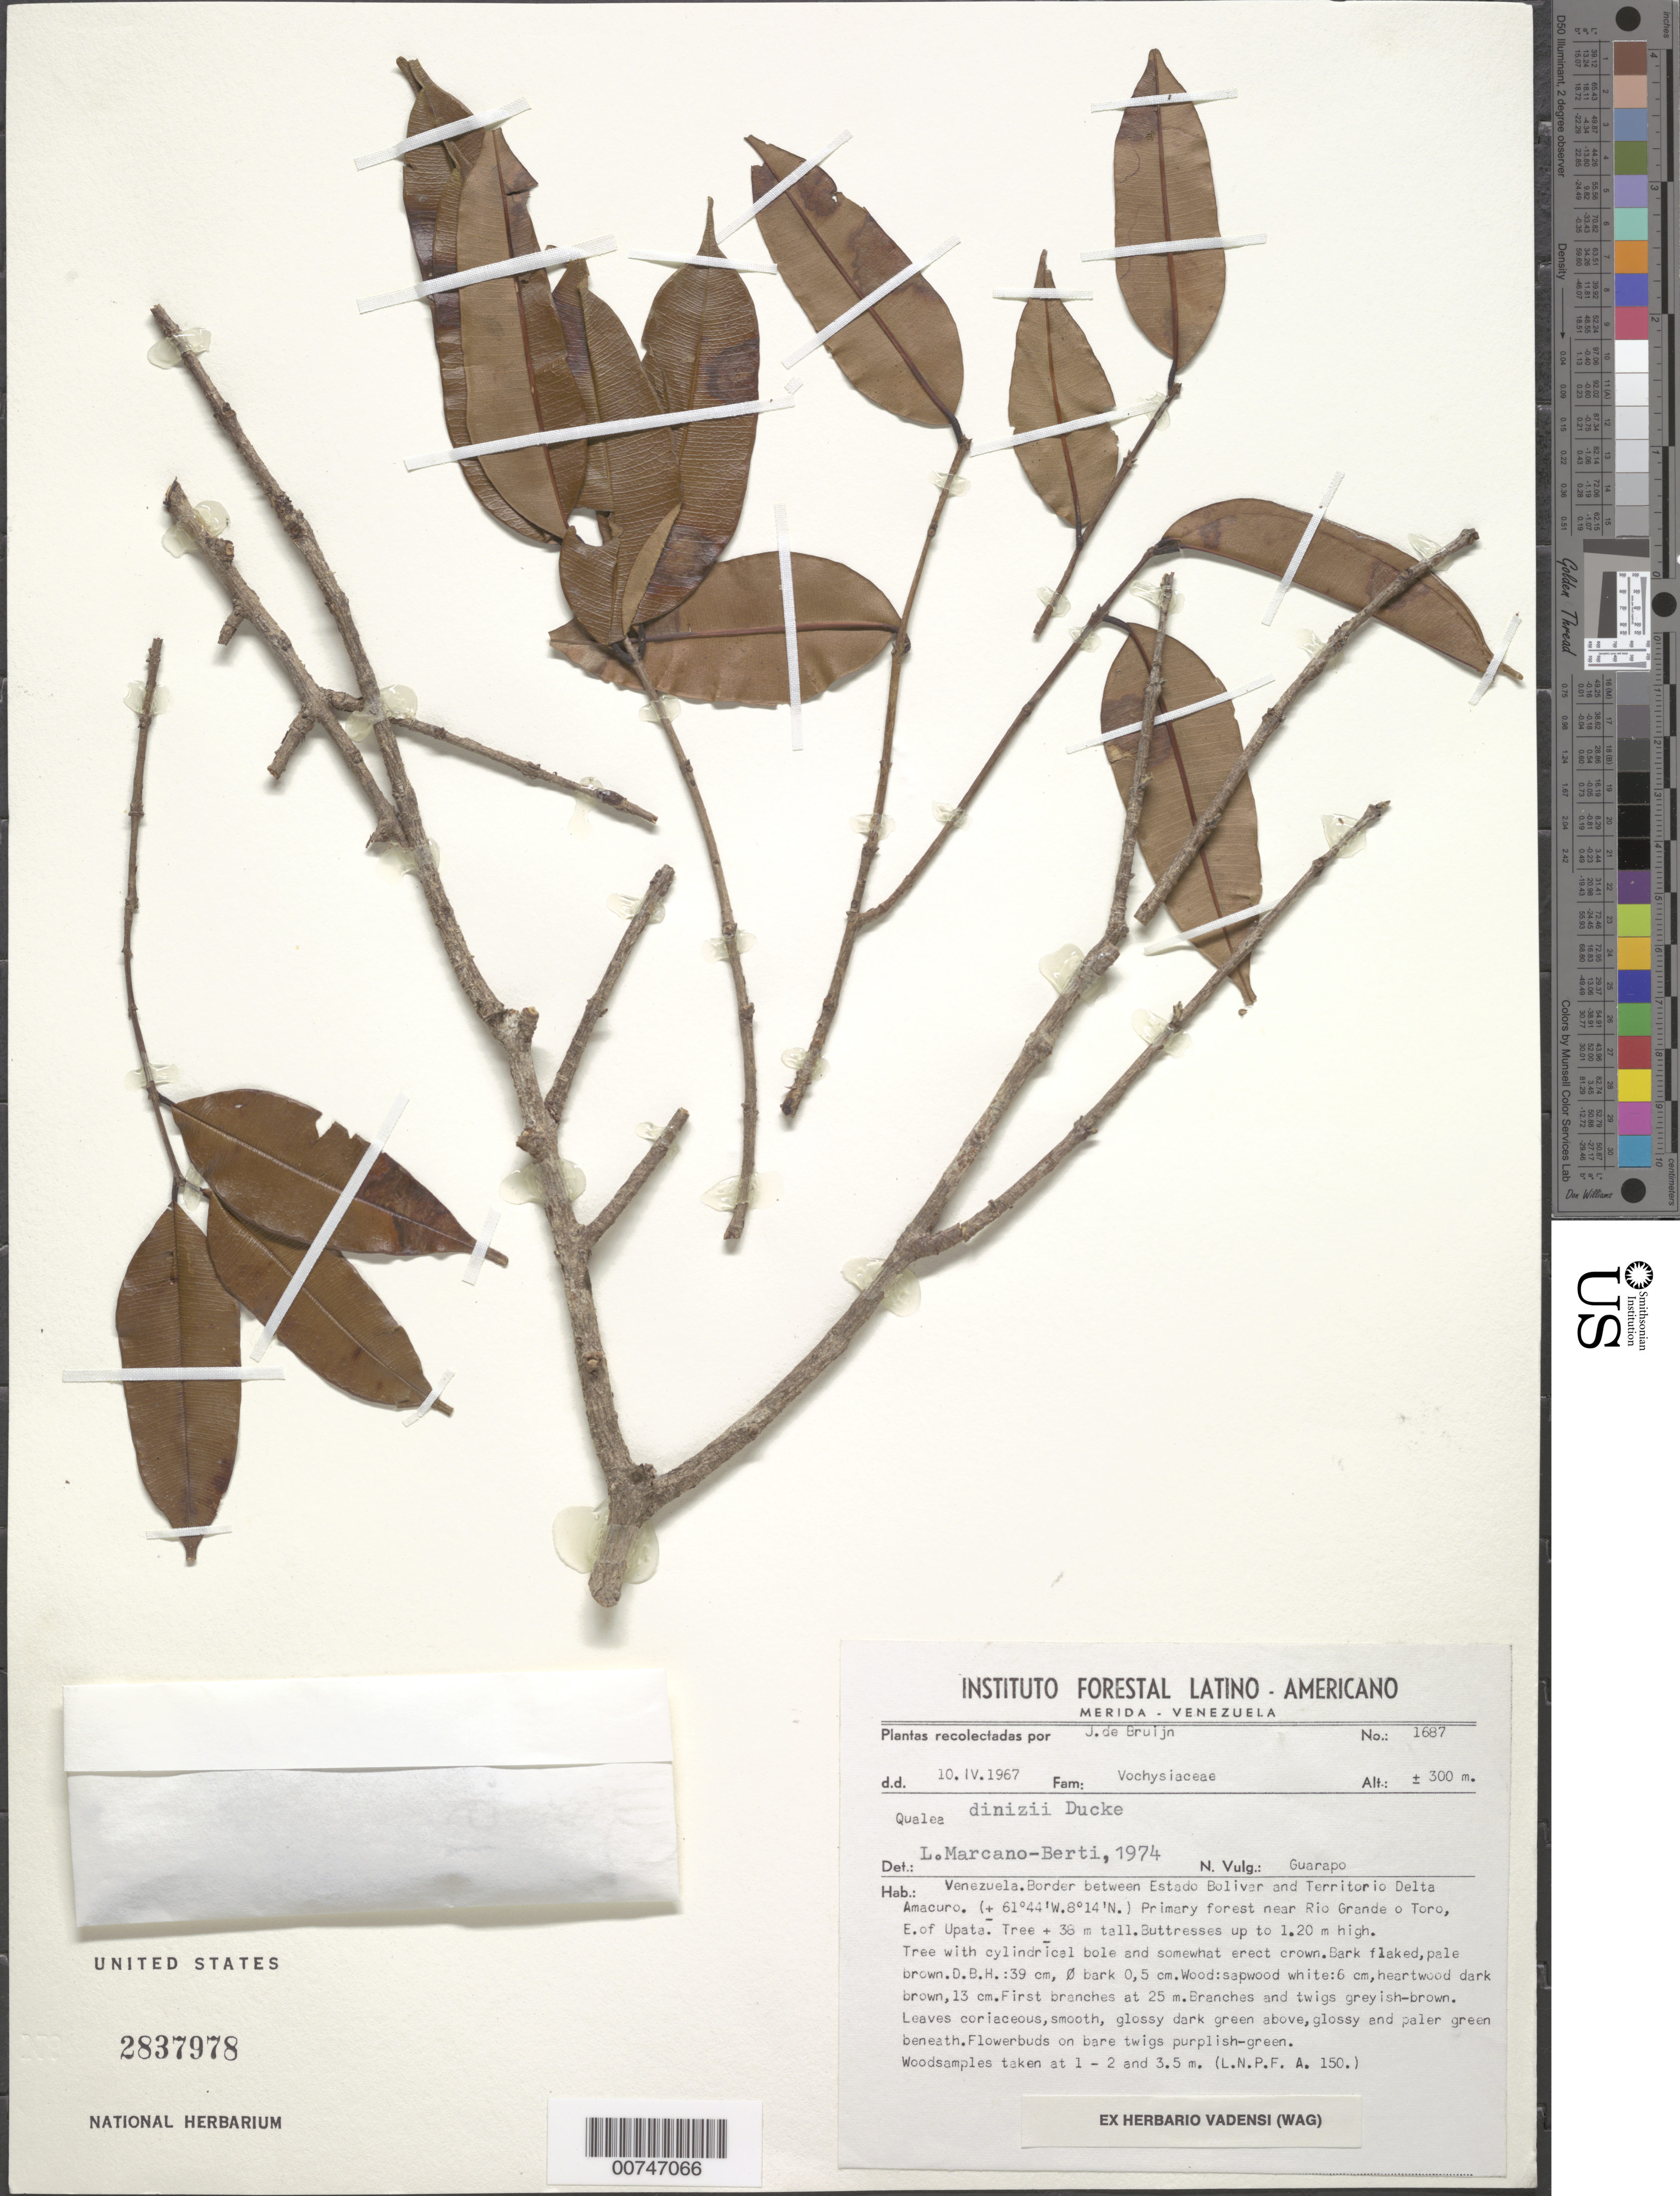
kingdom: Plantae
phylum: Tracheophyta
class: Magnoliopsida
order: Myrtales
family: Vochysiaceae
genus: Qualea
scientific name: Qualea dinizii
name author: Ducke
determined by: Marcano-Berti, L.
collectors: J. Bruijn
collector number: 1687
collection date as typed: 10-Apr-67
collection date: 1967-04-10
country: Venezuela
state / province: Bolívar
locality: Estado Bolívar and Territorío Delta Amacuro border, near Río Grande o Toro, E of Upata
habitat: Primary forest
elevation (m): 300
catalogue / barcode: US 2837978